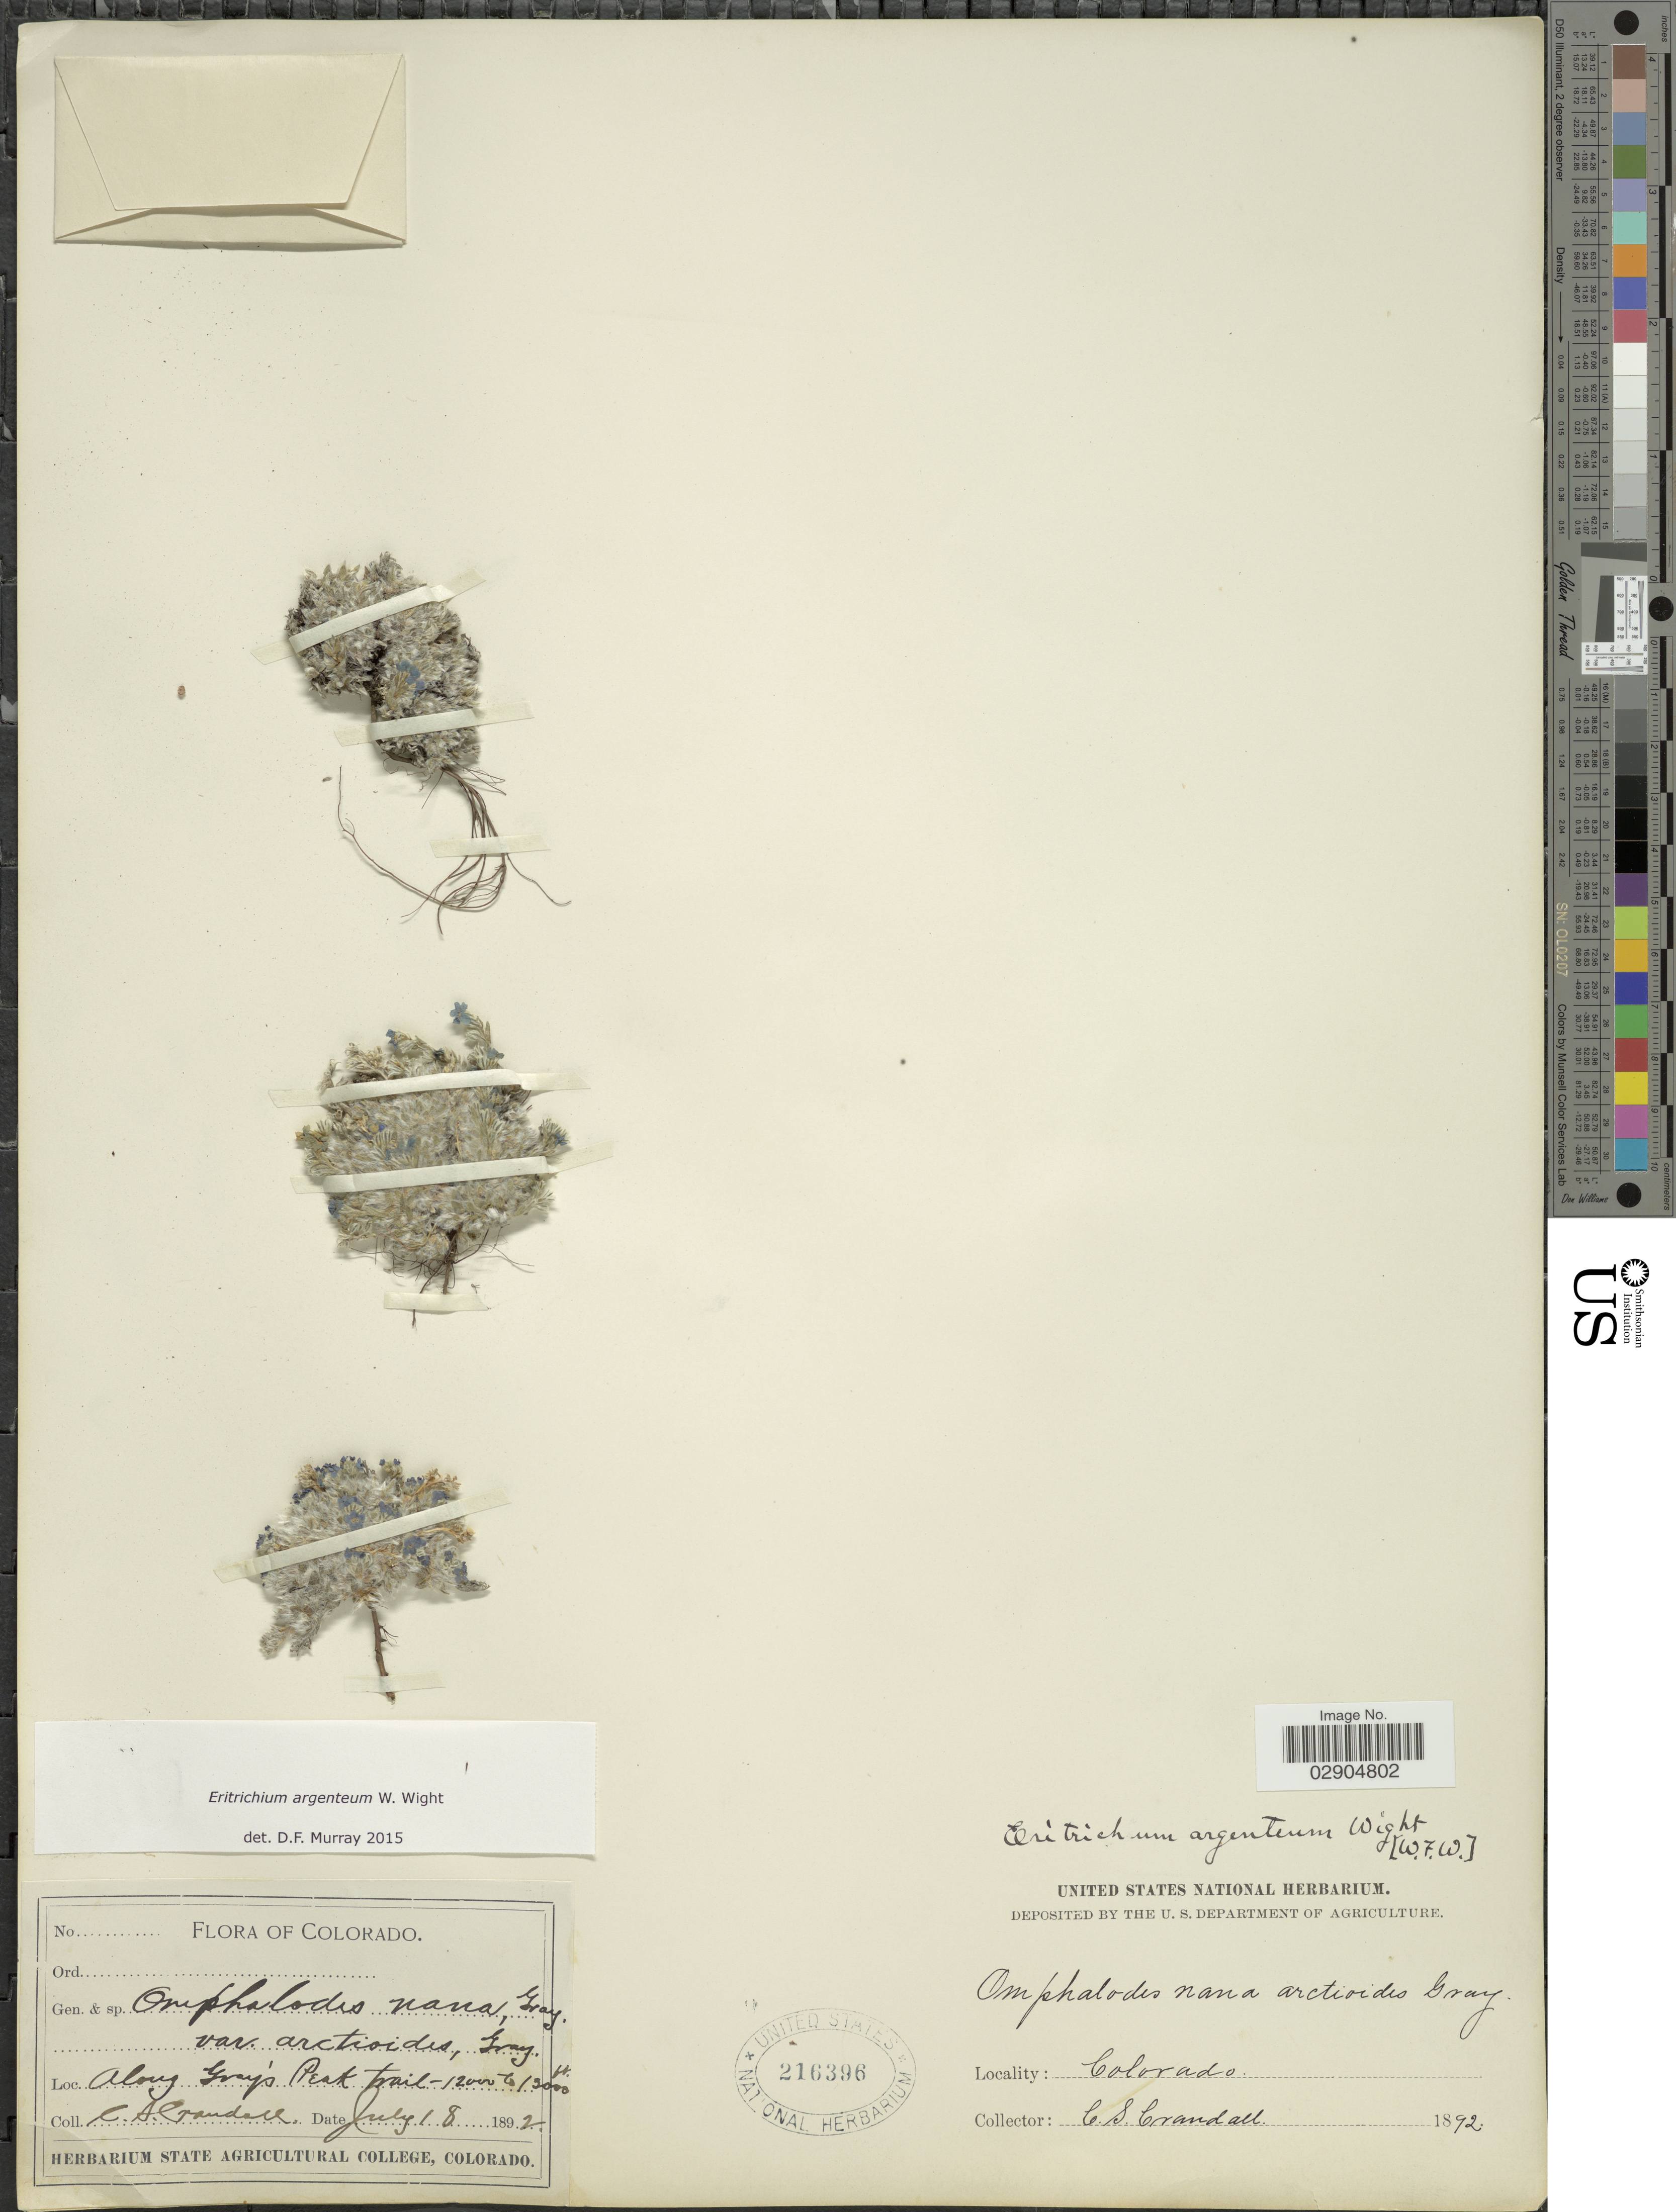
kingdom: Plantae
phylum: Tracheophyta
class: Magnoliopsida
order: Boraginales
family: Boraginaceae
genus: Eritrichium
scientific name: Eritrichium argenteum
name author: W. Wight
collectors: C. Crandall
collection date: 1892-07-18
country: United States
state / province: Colorado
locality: Along Gray's Peak Trail.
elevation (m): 3658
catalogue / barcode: US 216396